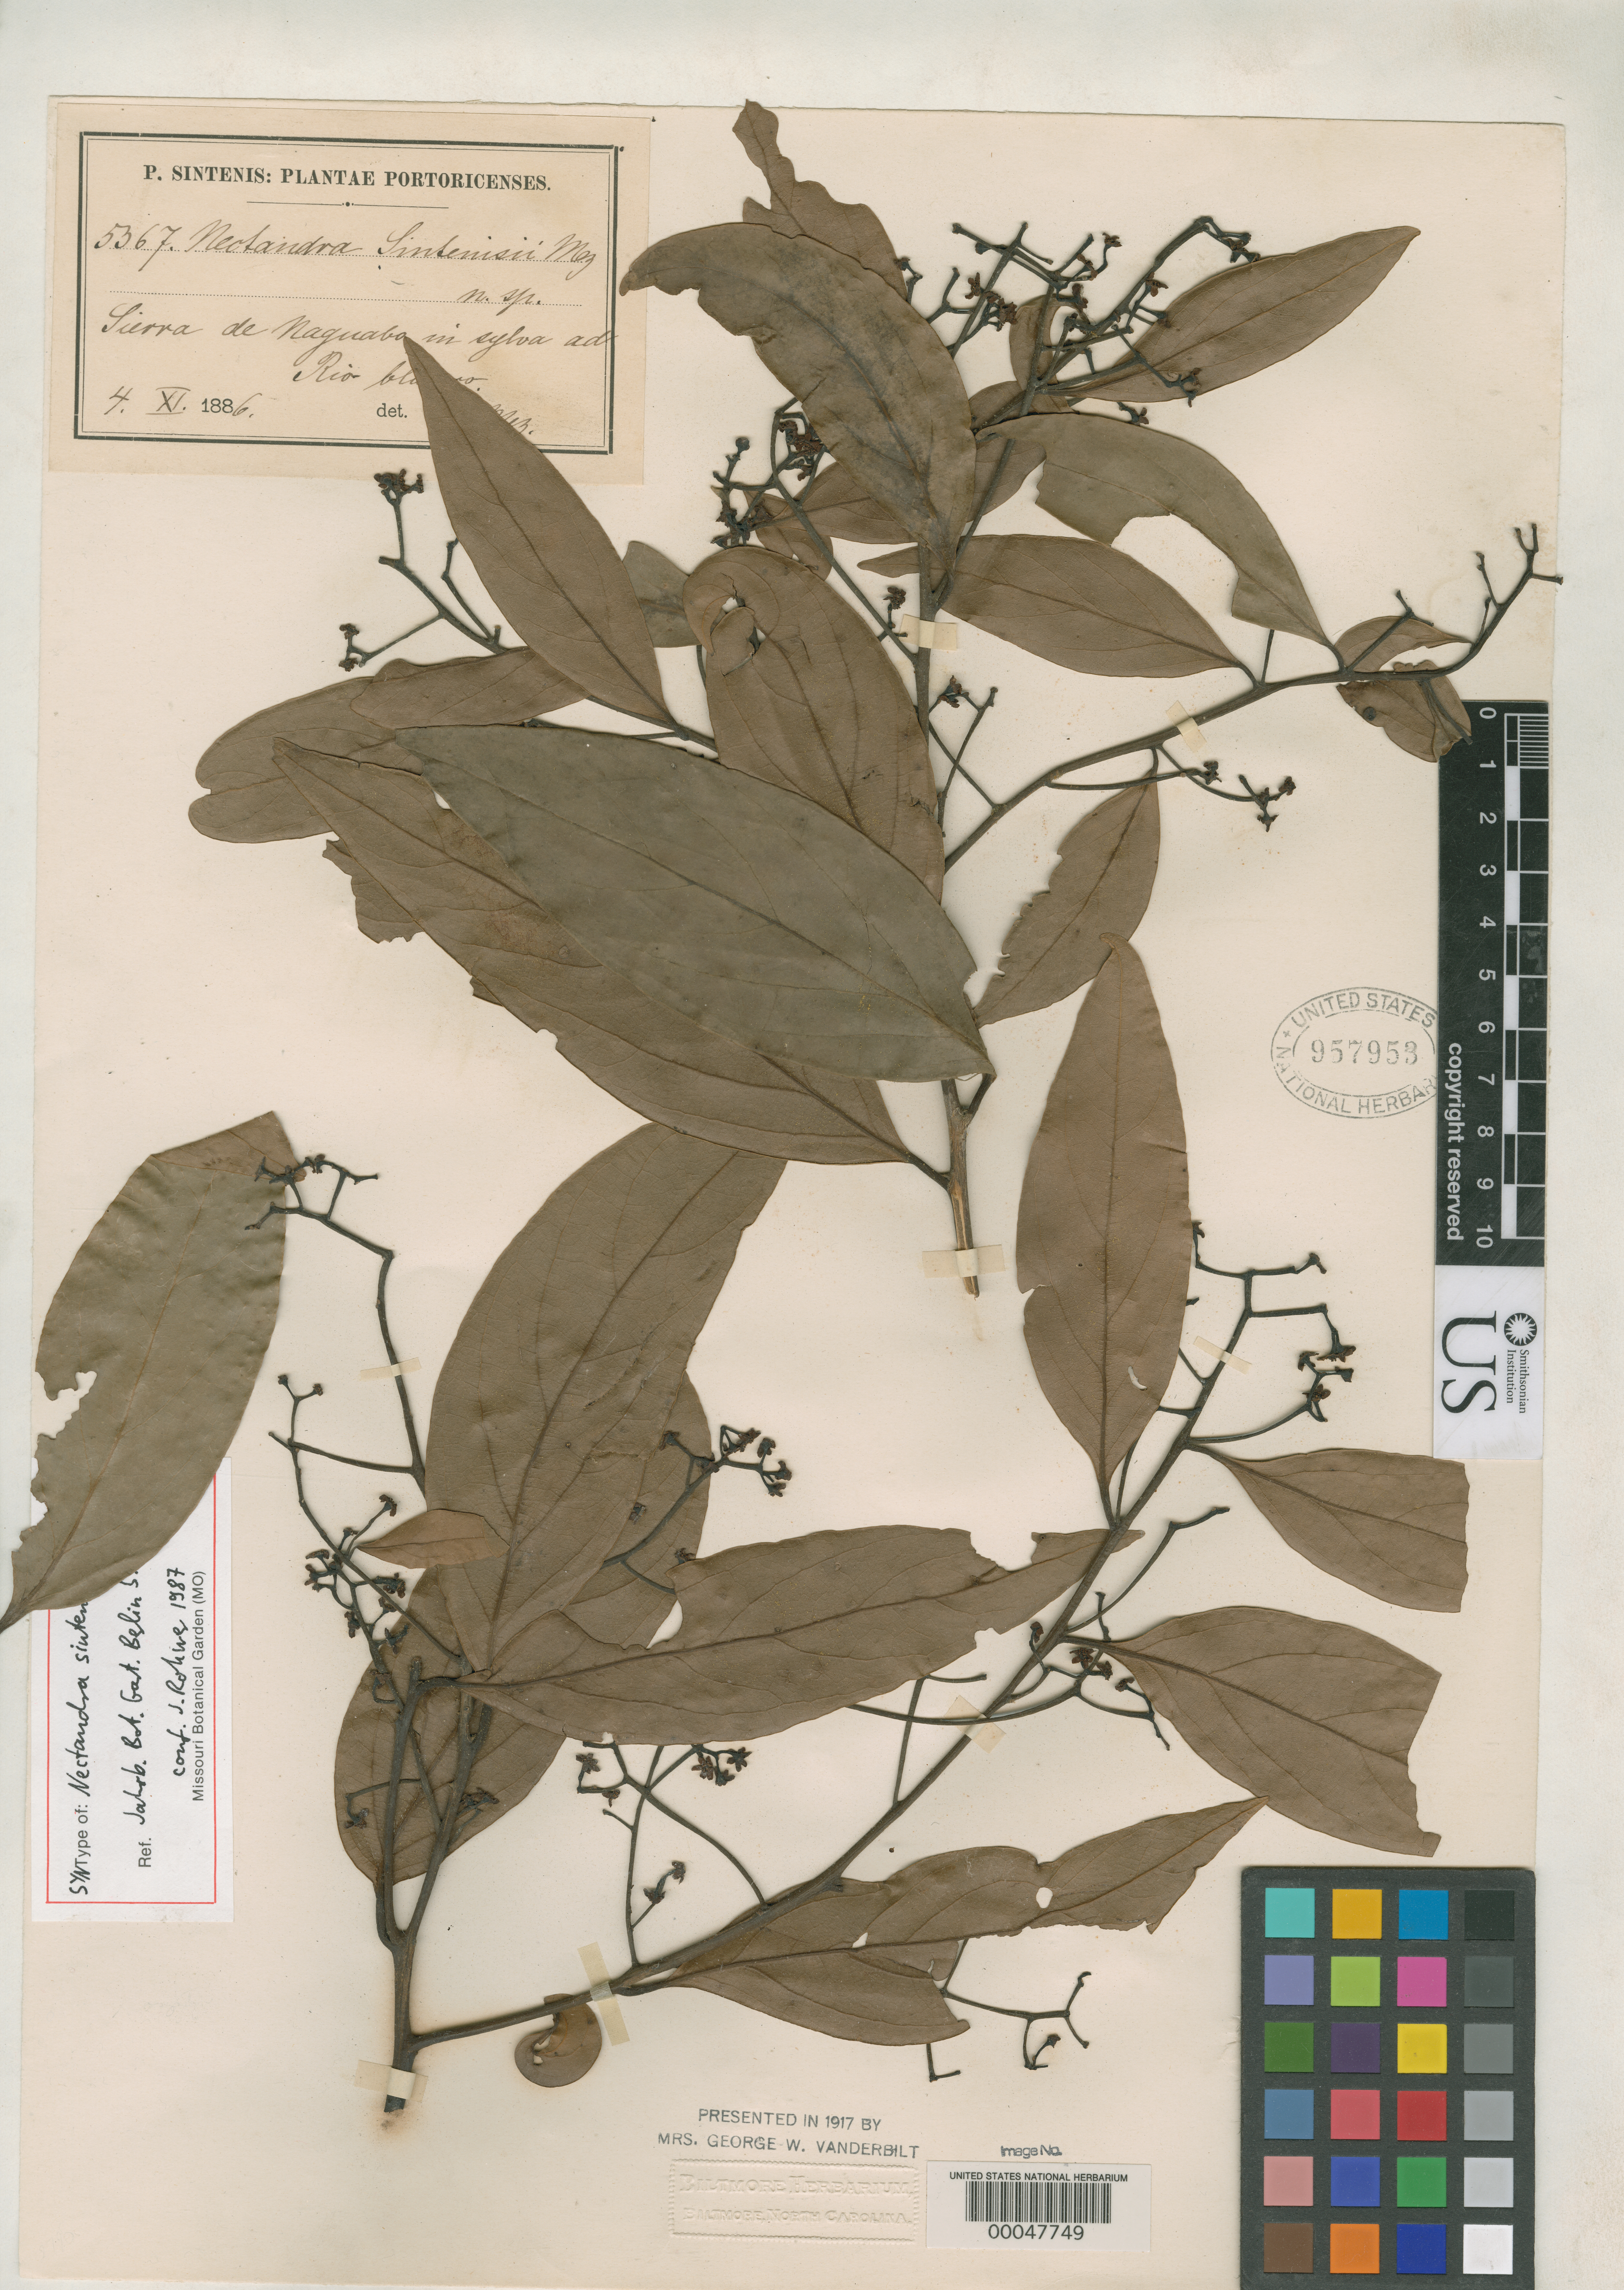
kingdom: Plantae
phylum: Tracheophyta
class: Magnoliopsida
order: Laurales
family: Lauraceae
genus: Nectandra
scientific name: Nectandra sintenisii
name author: Mez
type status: Isolectotype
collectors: P. Sintenis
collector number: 5367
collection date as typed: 04 Nov 1886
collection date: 1886-11-04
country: Puerto Rico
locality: Sierra de Naguabe, in sylva ad Rio Blanco.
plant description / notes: Currently accepted name as cited by Rohwer (1993).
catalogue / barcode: US 957953